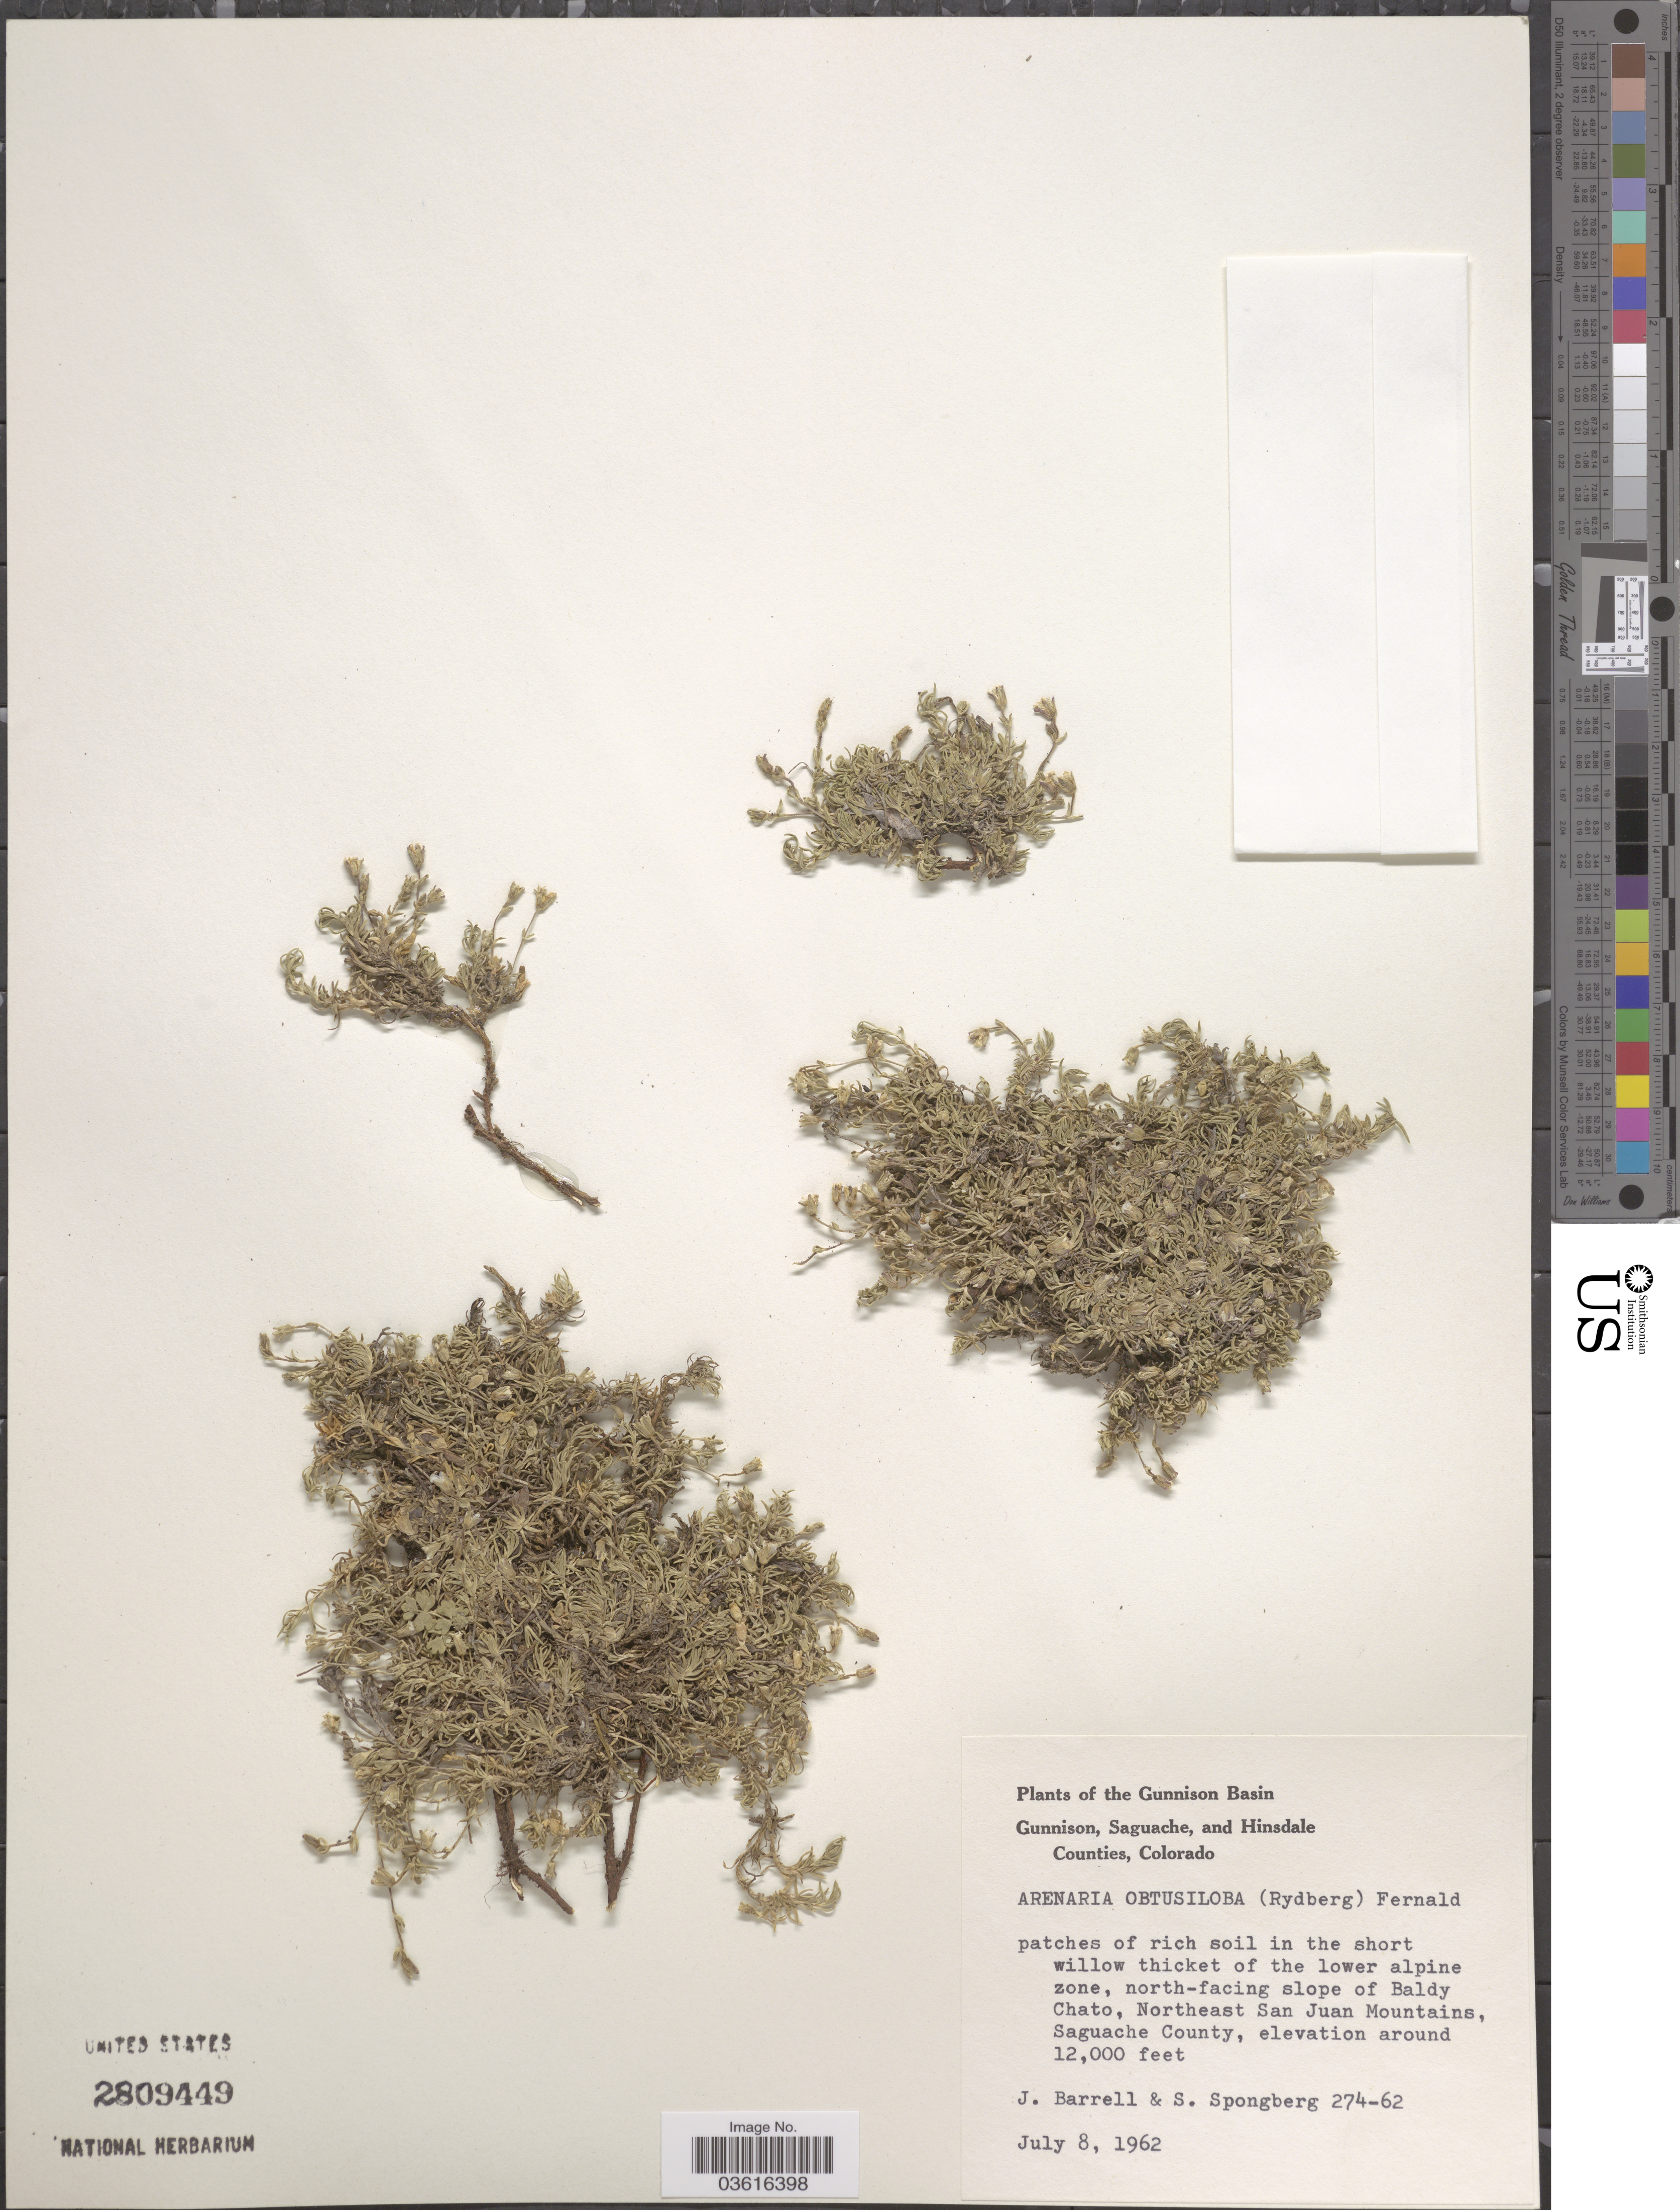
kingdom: Plantae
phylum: Tracheophyta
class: Magnoliopsida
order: Caryophyllales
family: Caryophyllaceae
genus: Cherleria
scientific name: Cherleria obtusiloba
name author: (Rydb.) A.J. Moore & Dillenb.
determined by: Strong, M. T., (US), Smithsonian Institution - National Museum of Natural History (UNITED STATES)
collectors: J. Barrell & S. A.Spongberg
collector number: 274-62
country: United States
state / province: Colorado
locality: Gunnison Basin. North-facing slope of Baldy Chato, Northeast San Juan Mountains, Saguache County.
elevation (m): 3658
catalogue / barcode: US 2809449